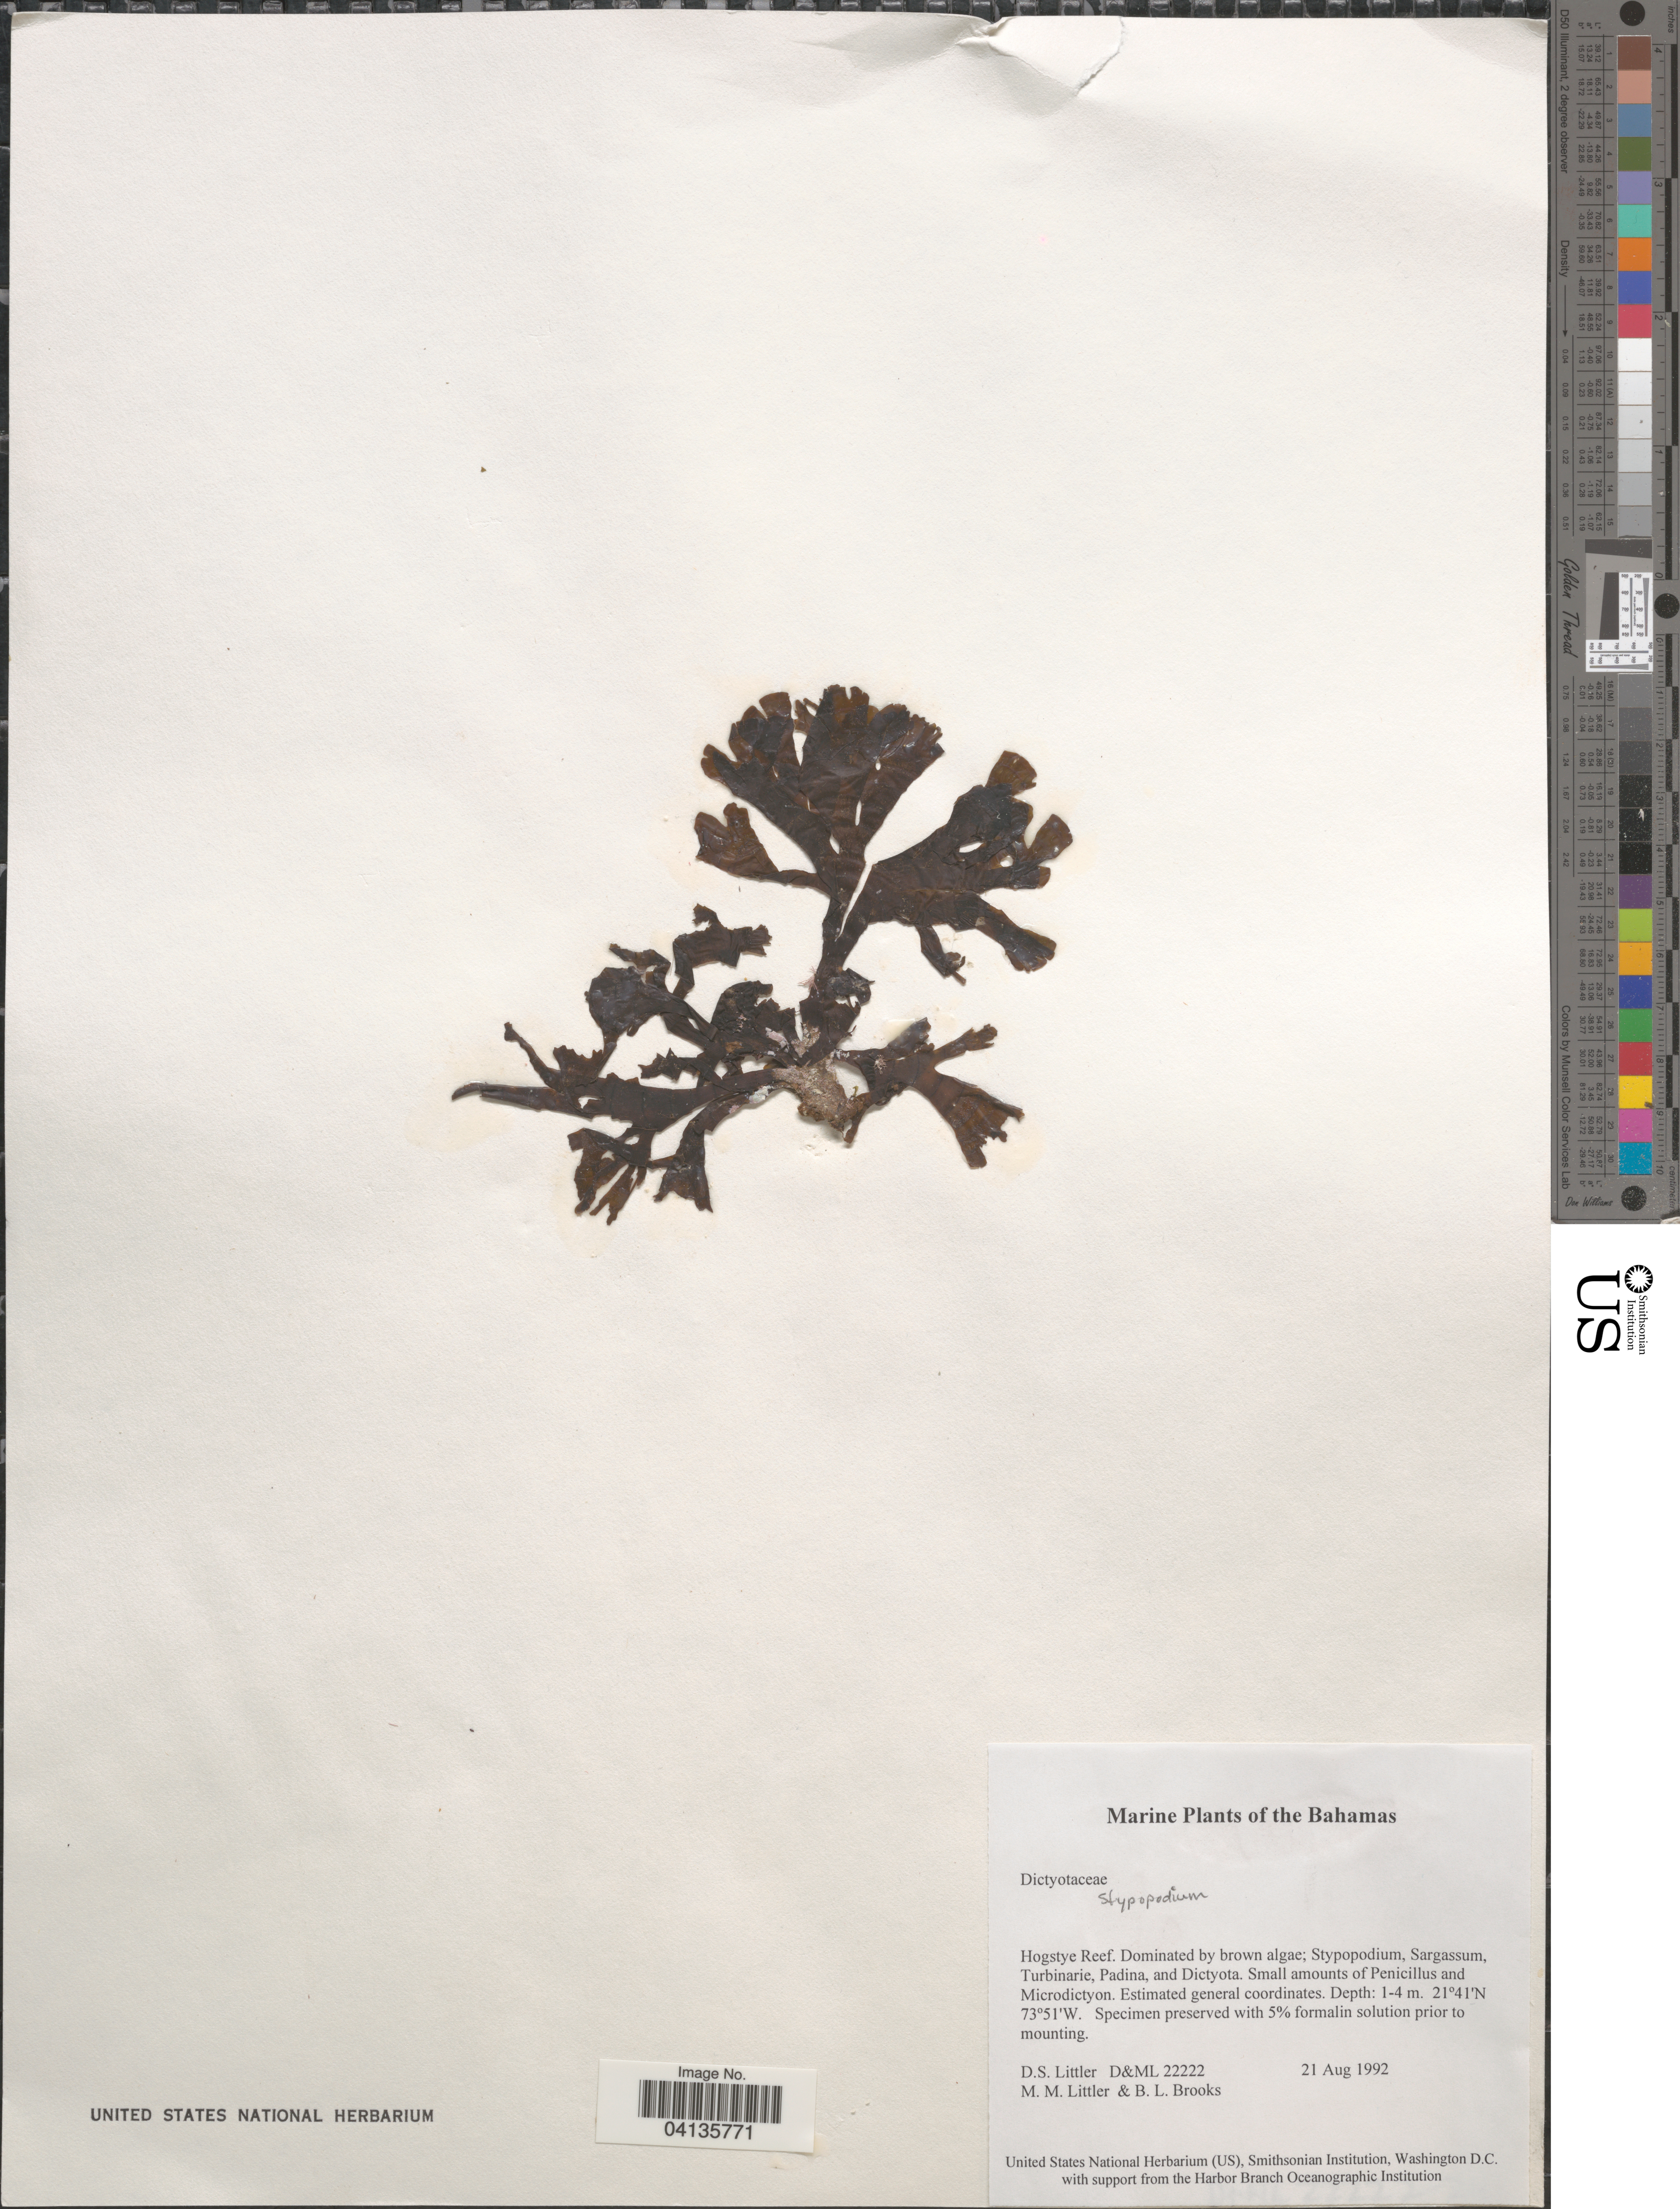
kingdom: Chromista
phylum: Ochrophyta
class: Phaeophyceae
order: Dictyotales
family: Dictyotaceae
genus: Stypopodium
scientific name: Stypopodium sp.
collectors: D. S. Littler & B. Brooks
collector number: D&ML22222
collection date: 1992-08-21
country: Bahamas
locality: Hogstye Reef.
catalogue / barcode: US 238585